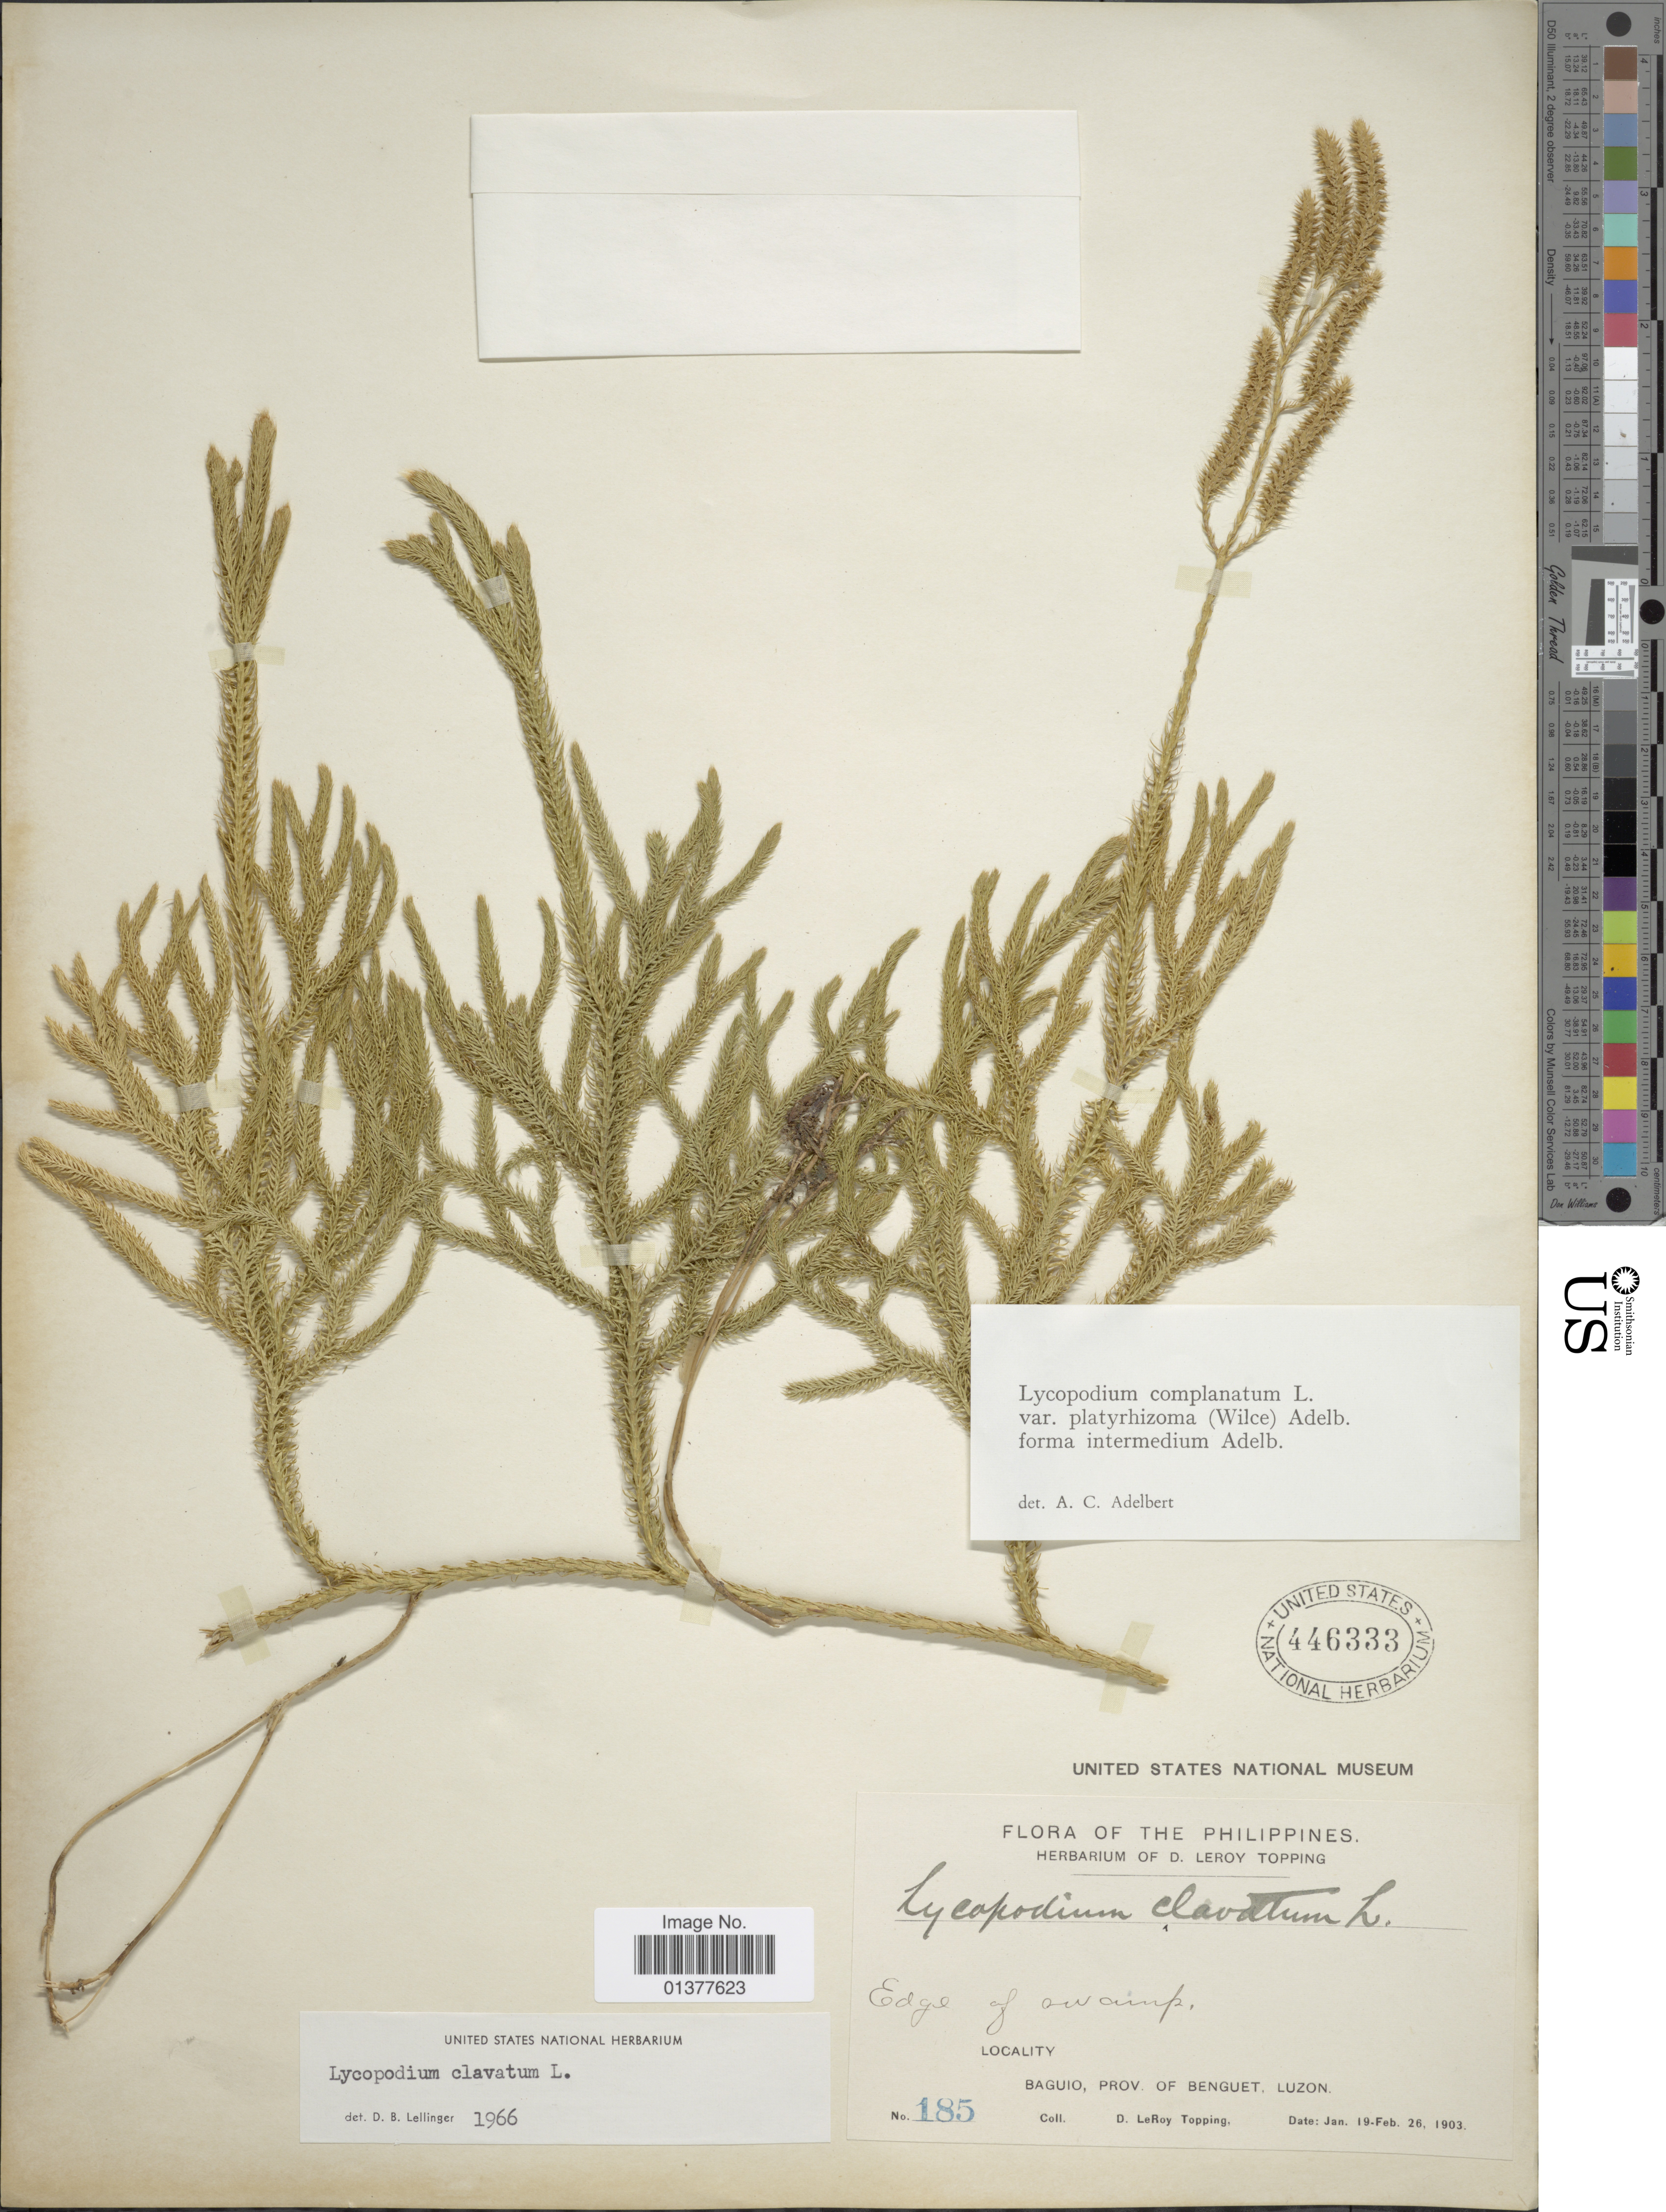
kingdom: Plantae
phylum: Tracheophyta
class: Lycopodiopsida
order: Lycopodiales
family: Lycopodiaceae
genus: Lycopodium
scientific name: Lycopodium clavatum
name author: L.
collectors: D. L. Topping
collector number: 185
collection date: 1903-01-19/1903-02-26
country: Philippines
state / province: Central Luzon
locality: Baguio, Prov. of Benguet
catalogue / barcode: US 446333